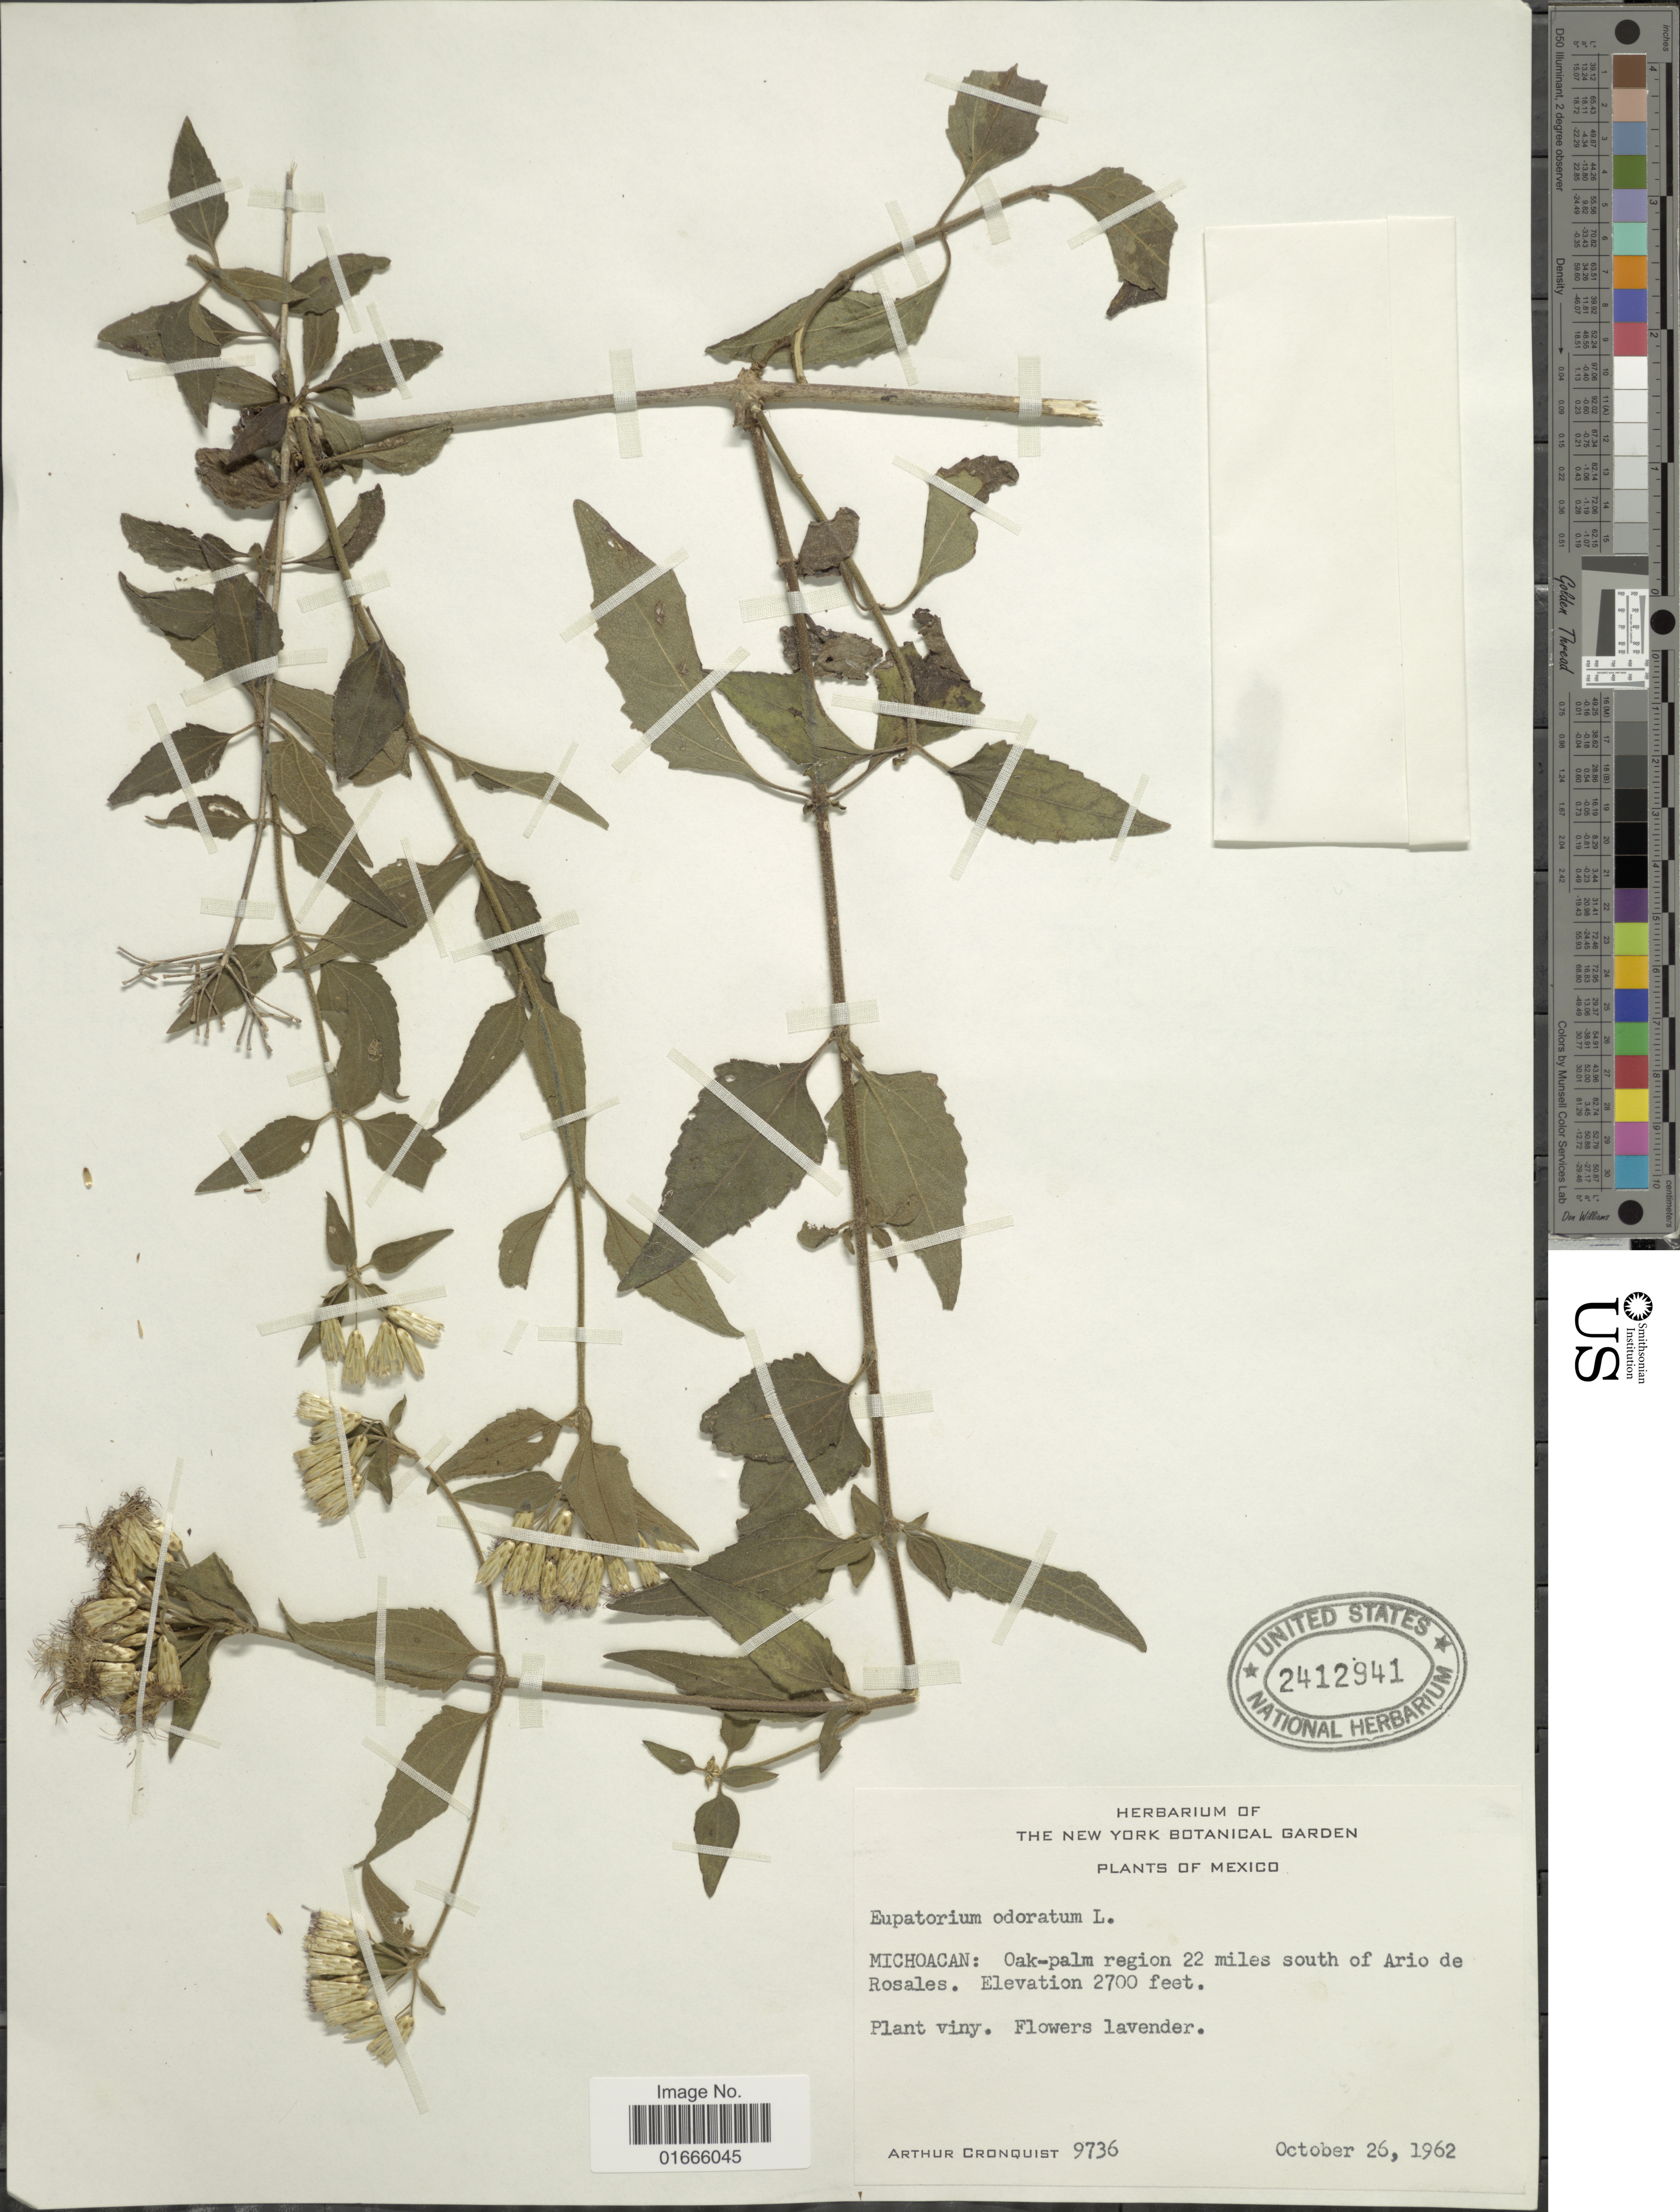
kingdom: Plantae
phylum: Tracheophyta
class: Magnoliopsida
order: Asterales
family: Asteraceae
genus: Chromolaena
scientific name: Chromolaena odorata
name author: (L.) R.M. King & H. Rob.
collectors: A. J. Cronquist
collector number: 9736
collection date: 1962-10-26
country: Mexico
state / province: Michoacán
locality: Michoacan: Oak-palm region 22 miles south of Ario de Rosales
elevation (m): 823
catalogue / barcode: US 2412941